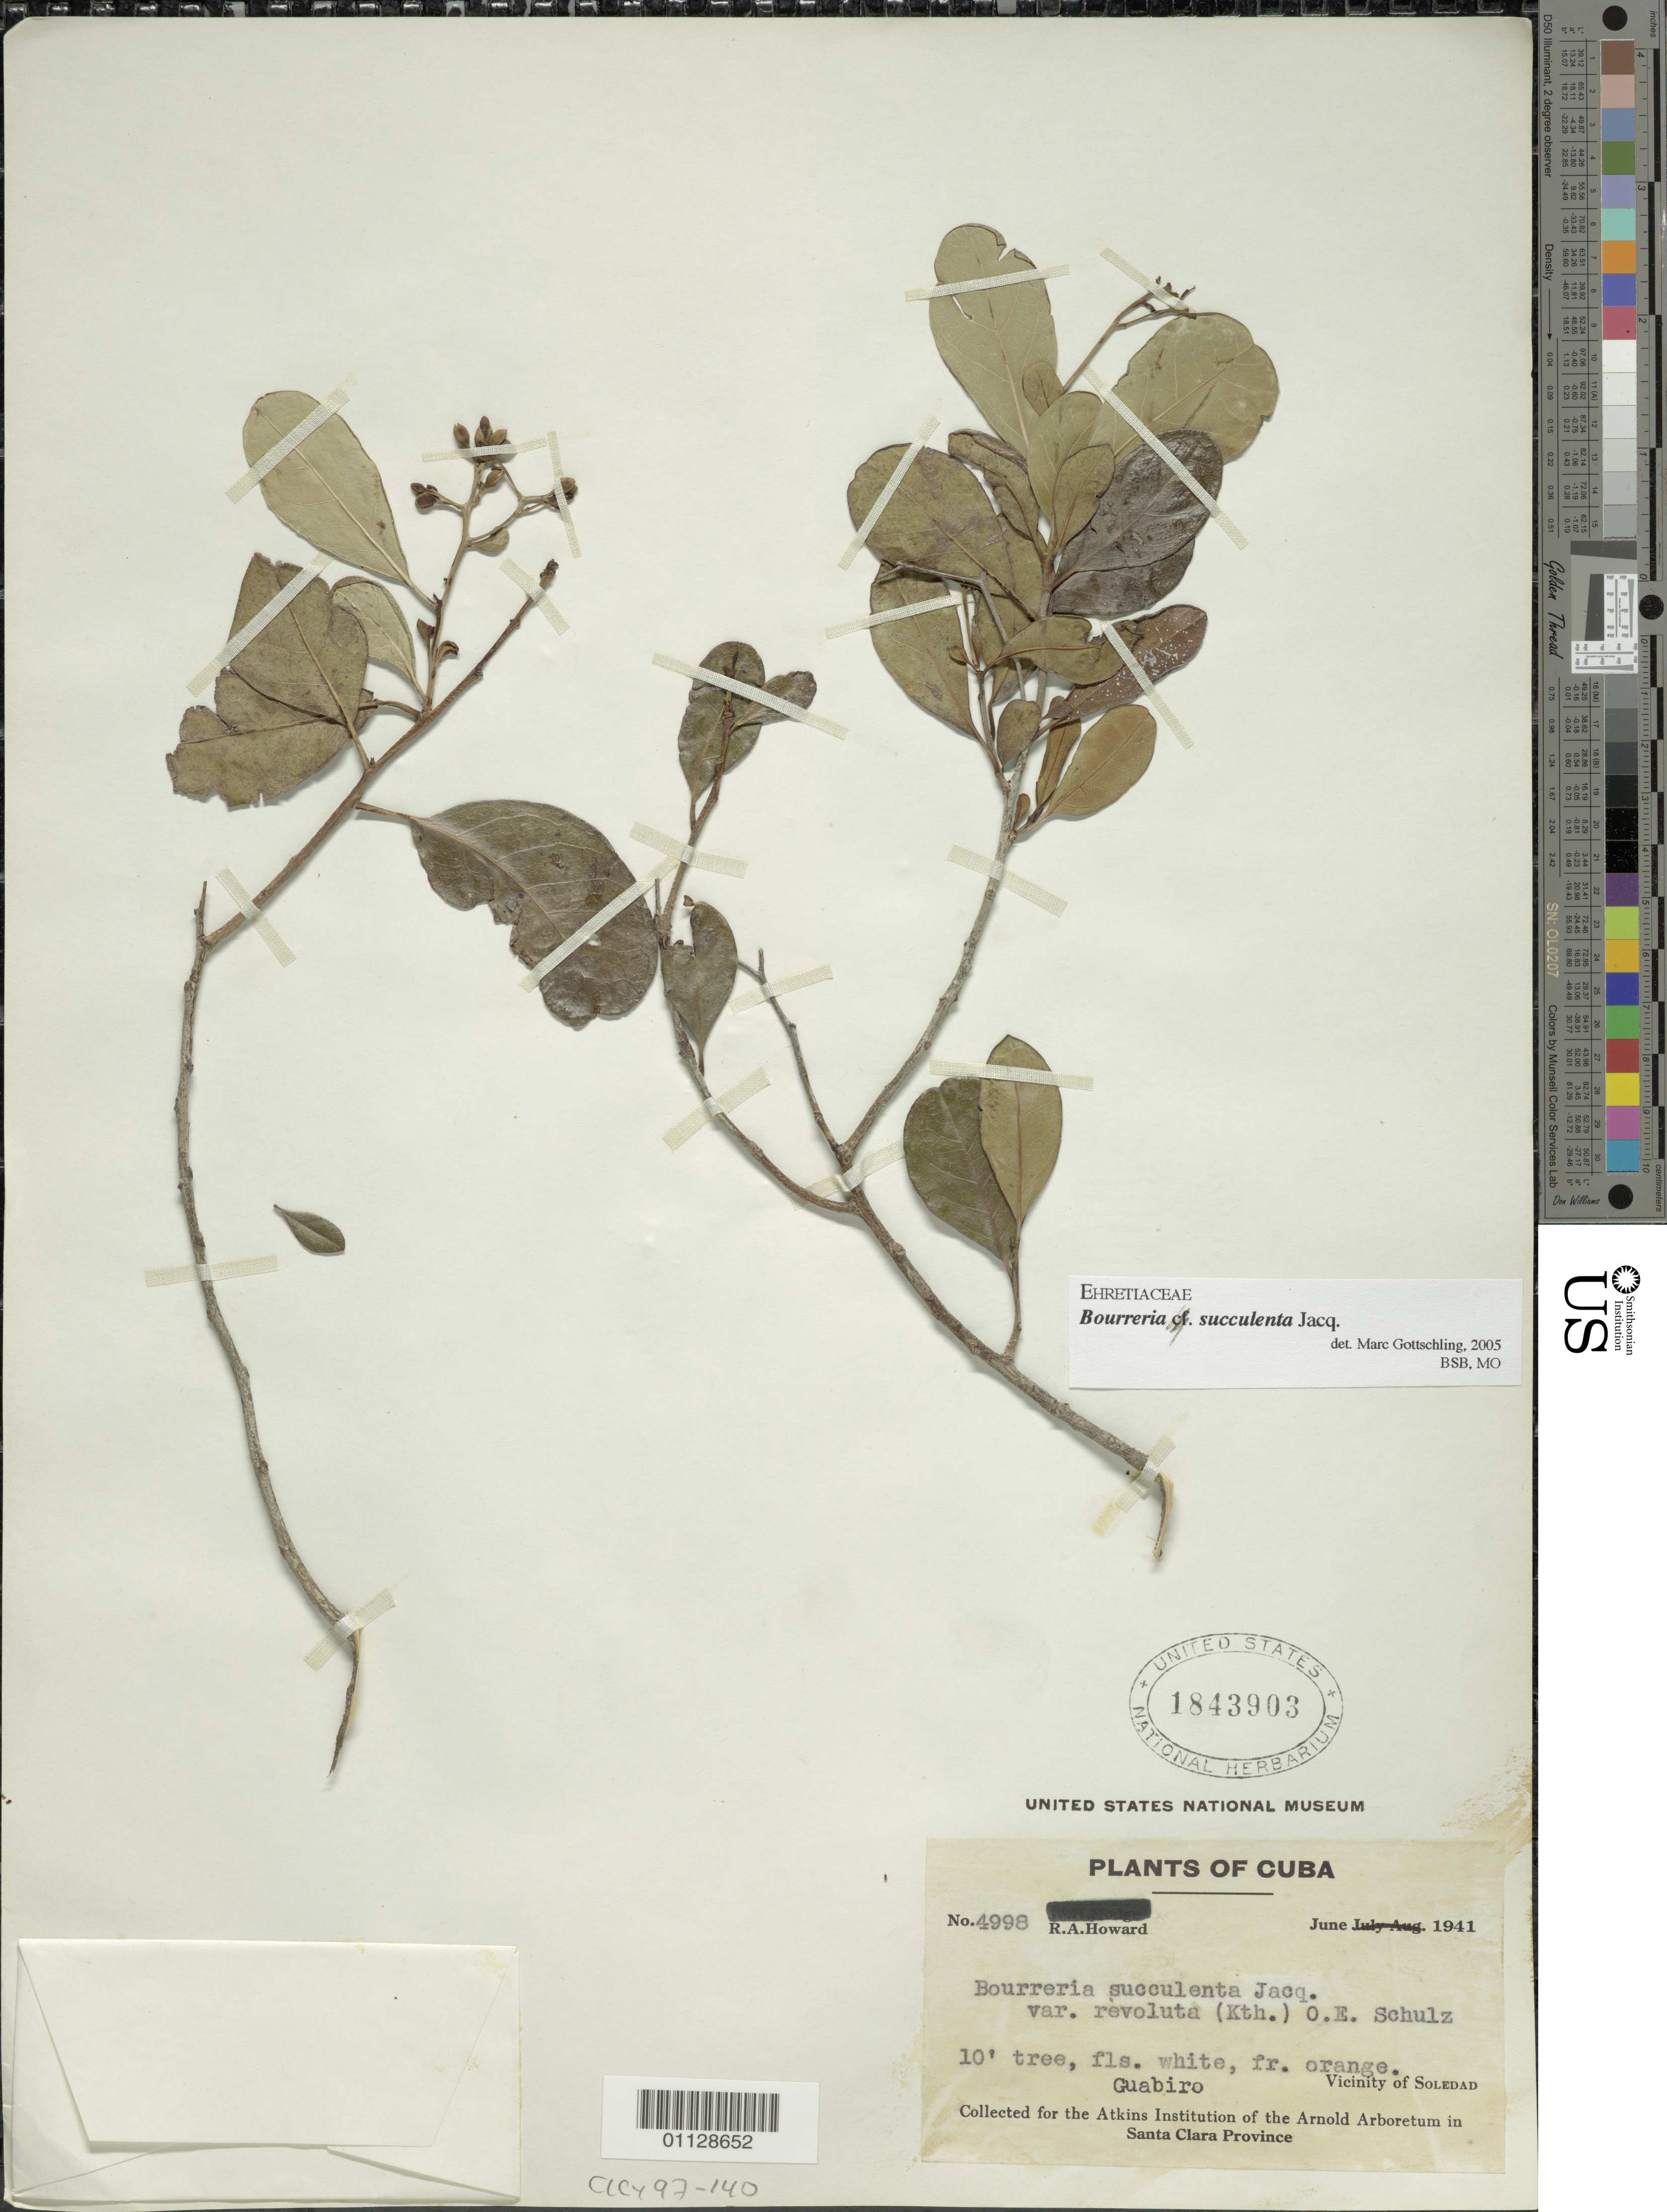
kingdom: Plantae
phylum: Tracheophyta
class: Magnoliopsida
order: Boraginales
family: Ehretiaceae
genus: Bourreria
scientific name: Bourreria succulenta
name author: Jacq.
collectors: R. A. Howard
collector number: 4998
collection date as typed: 01 Jun 1941 to 30 Jun 1941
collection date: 1941-06-01/1941-06-30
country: Cuba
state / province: Cienfuegos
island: Cuba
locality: Vicinity of Soledad: Guabiro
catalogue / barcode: US 1843903